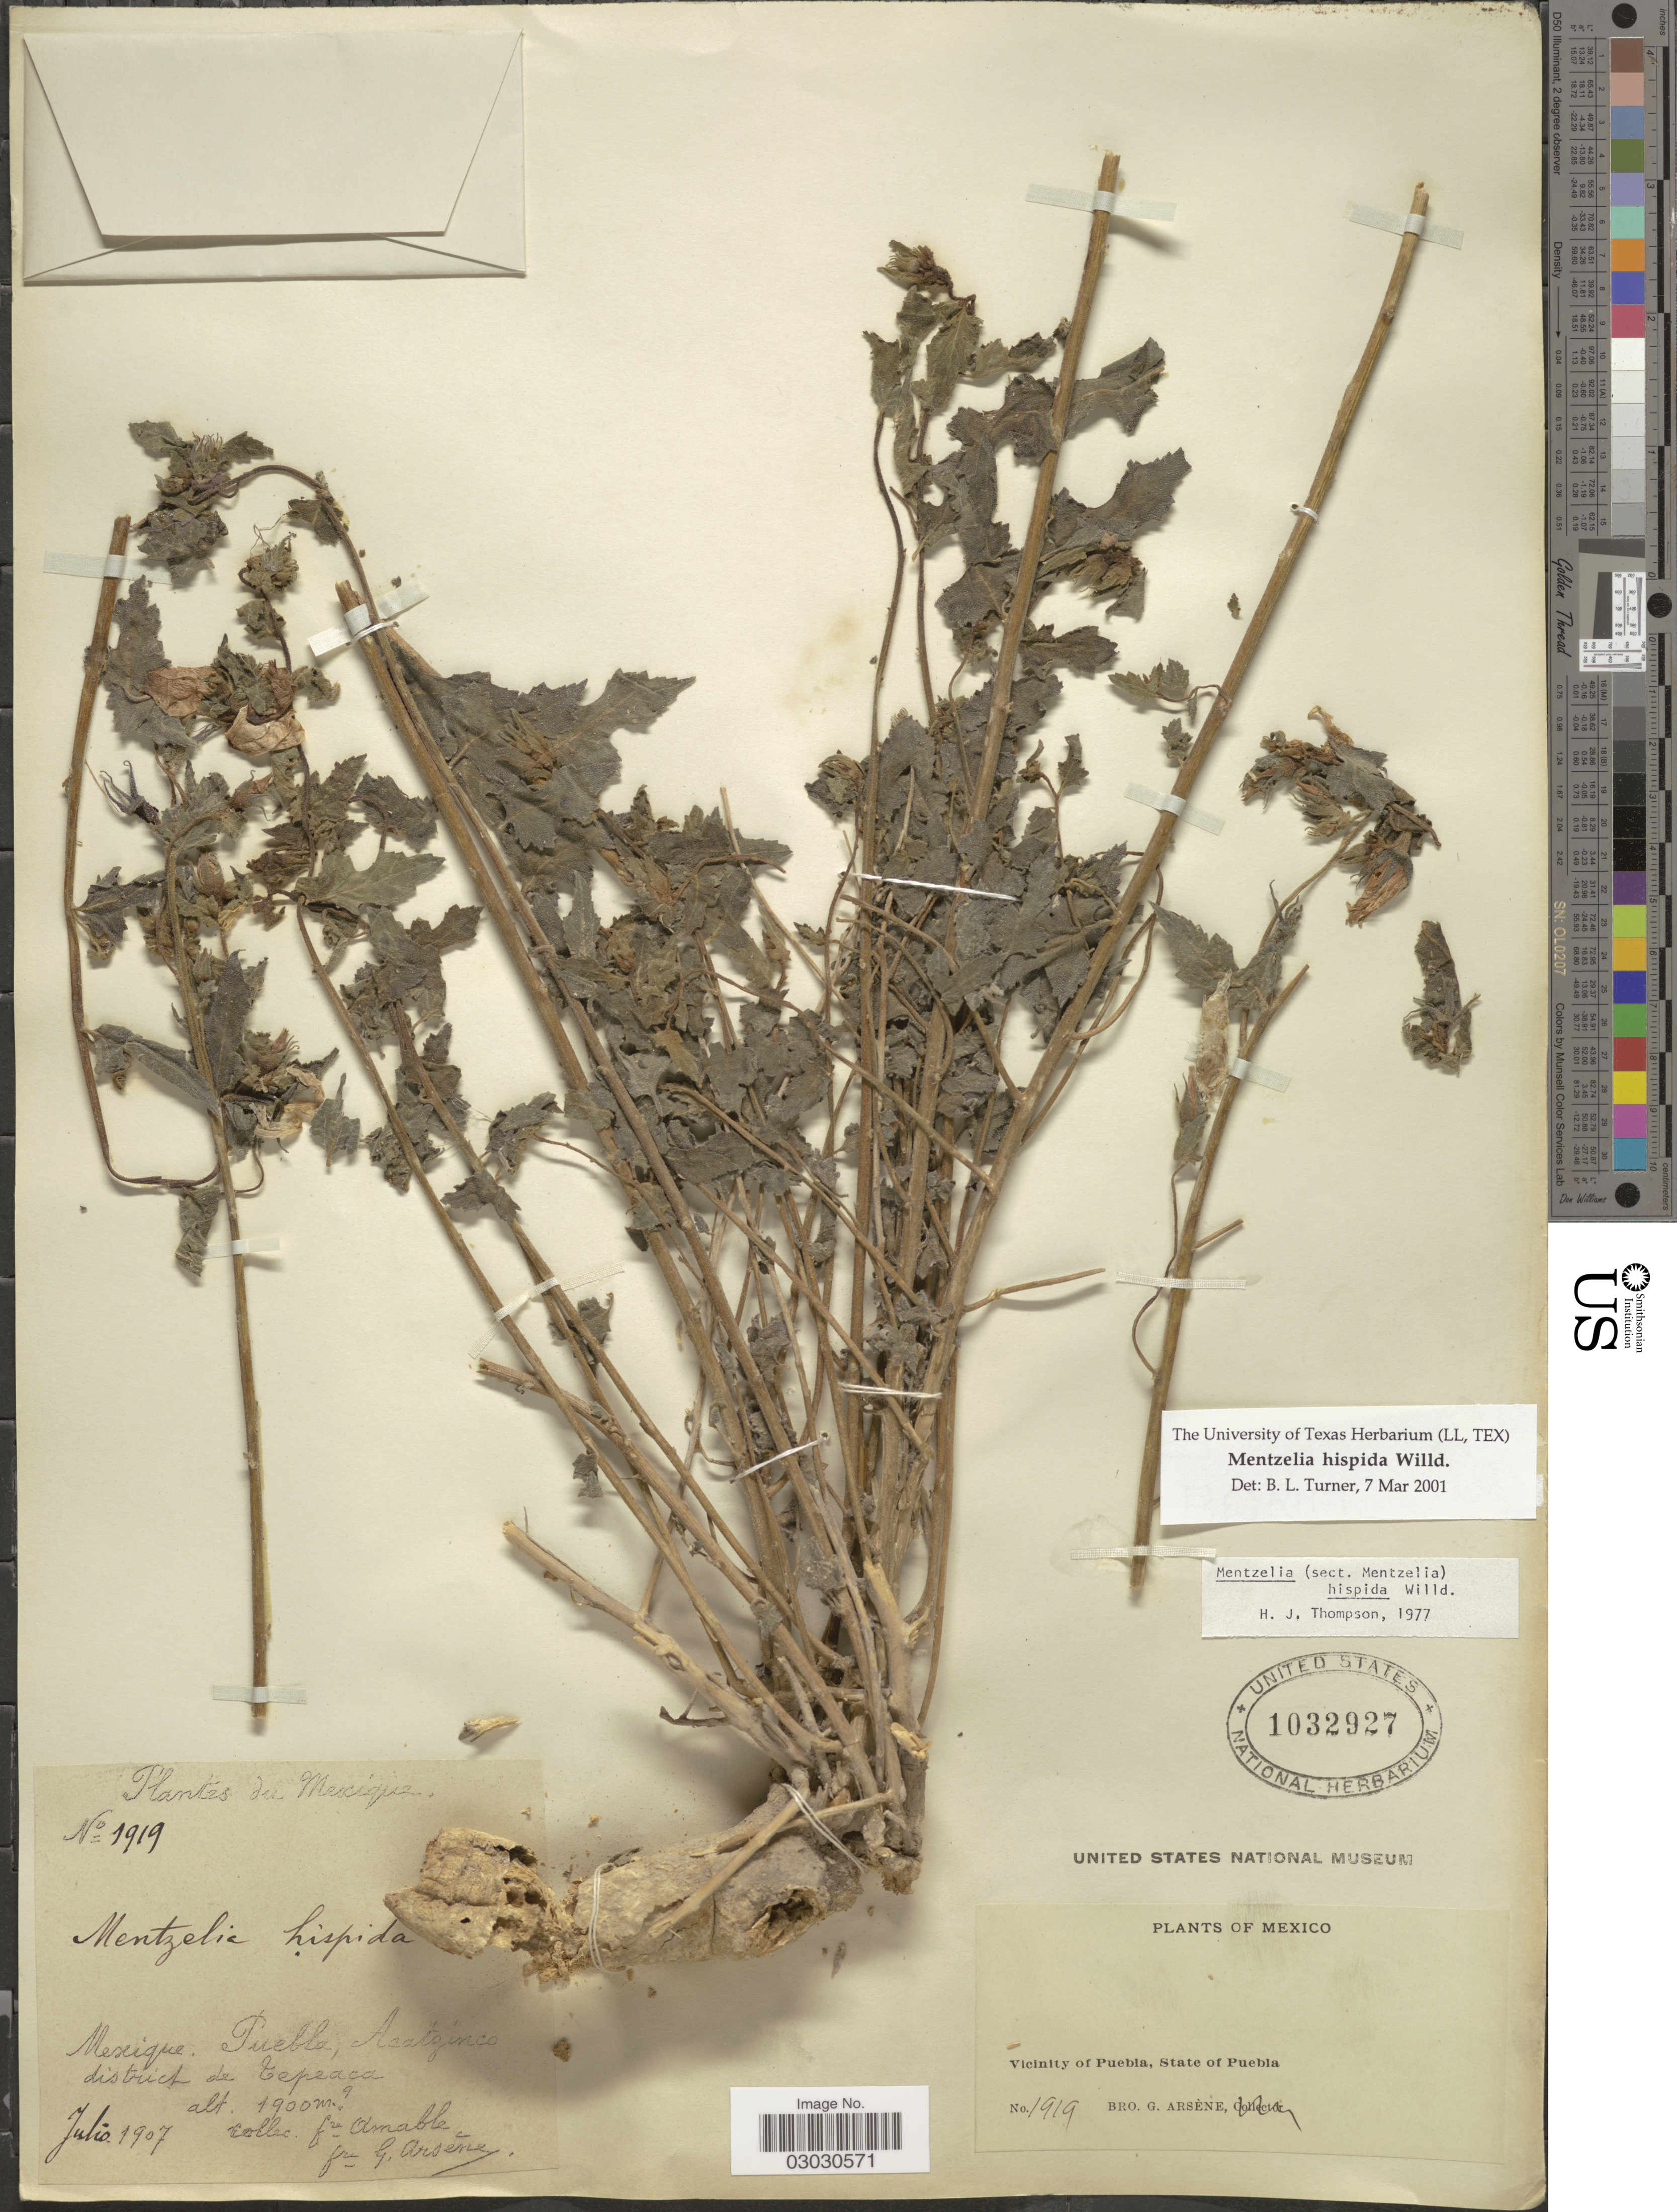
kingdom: Plantae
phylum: Tracheophyta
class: Magnoliopsida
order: Cornales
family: Loasaceae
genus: Mentzelia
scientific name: Mentzelia hispida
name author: Willd.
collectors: B. Amable & Bro. G. Arsène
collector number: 1919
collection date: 1907-07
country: Mexico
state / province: Puebla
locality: Vicinity of Puebla, State of Puebla. Puebla, Acatzinco. District de Tepeaca.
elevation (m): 1900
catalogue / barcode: US 1032927